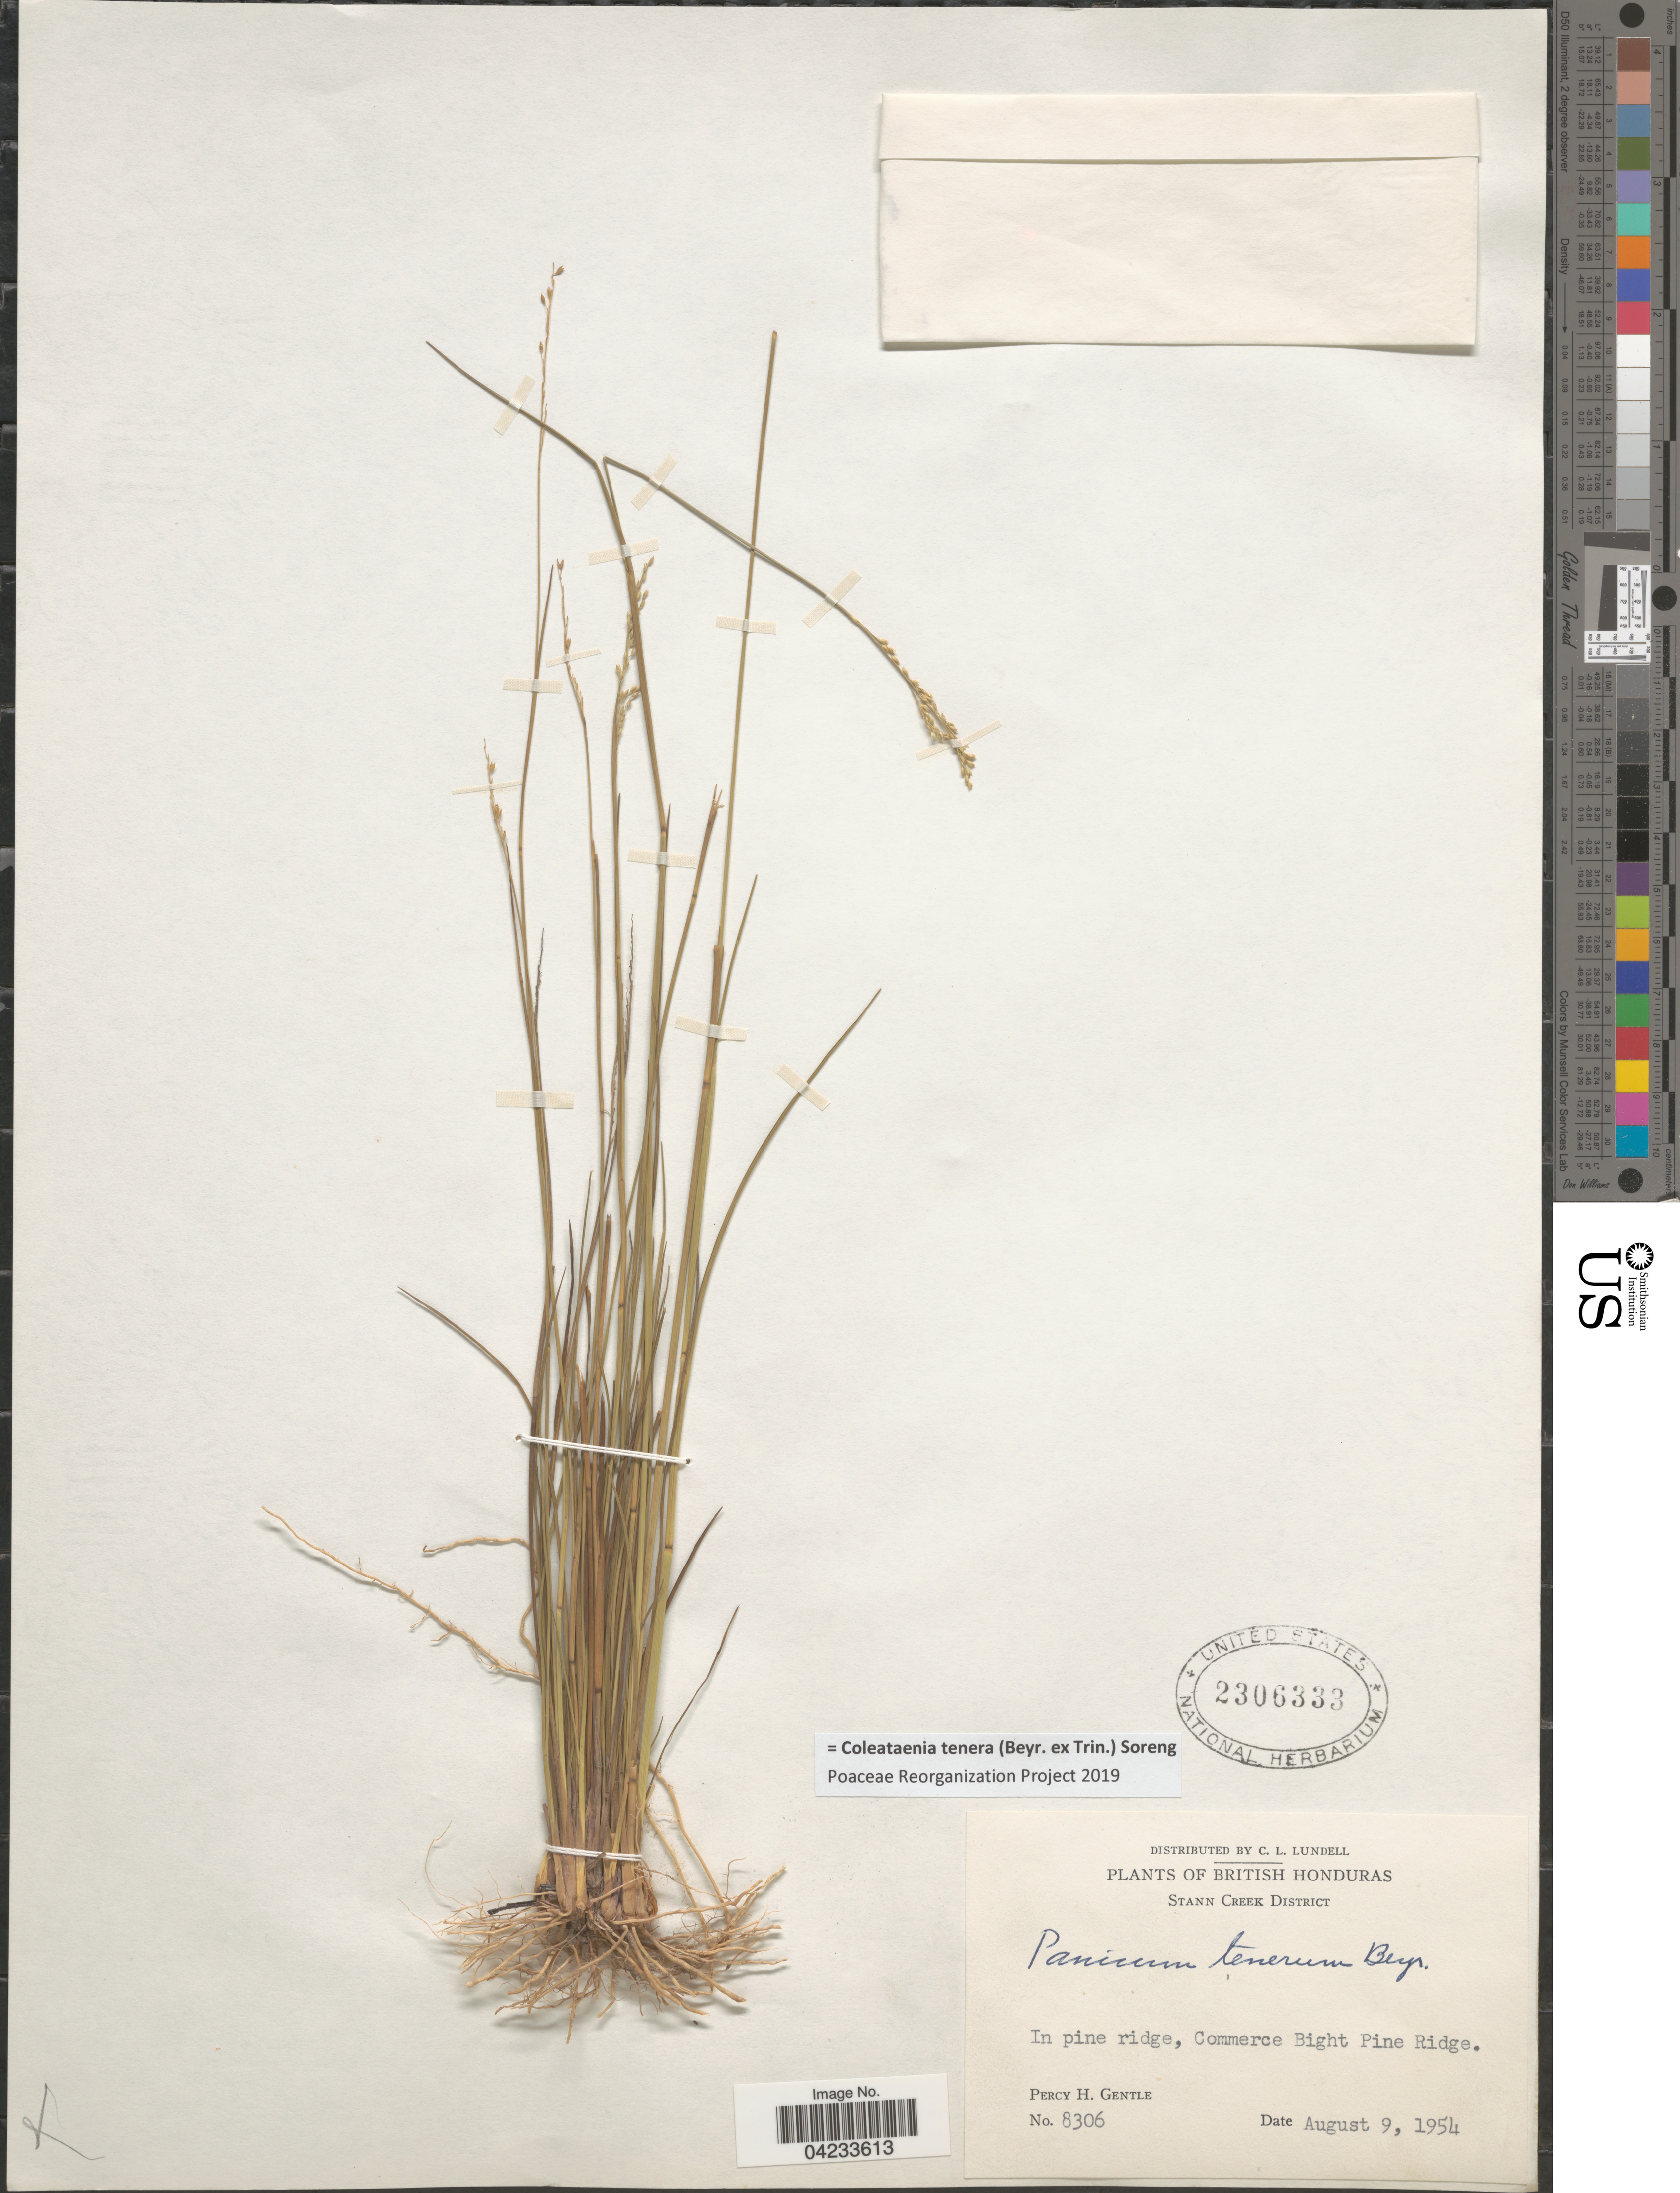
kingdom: Plantae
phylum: Tracheophyta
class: Liliopsida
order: Poales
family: Poaceae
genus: Coleataenia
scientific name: Coleataenia tenera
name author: (Beyr. ex Trin.) Soreng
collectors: P. H. Gentle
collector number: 8306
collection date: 1954-08-09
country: Belize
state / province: Stann Creek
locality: British Honduras. Stann Creek District. In pine ridge, Commerce Bight Pine Ridge.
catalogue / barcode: US 2306333